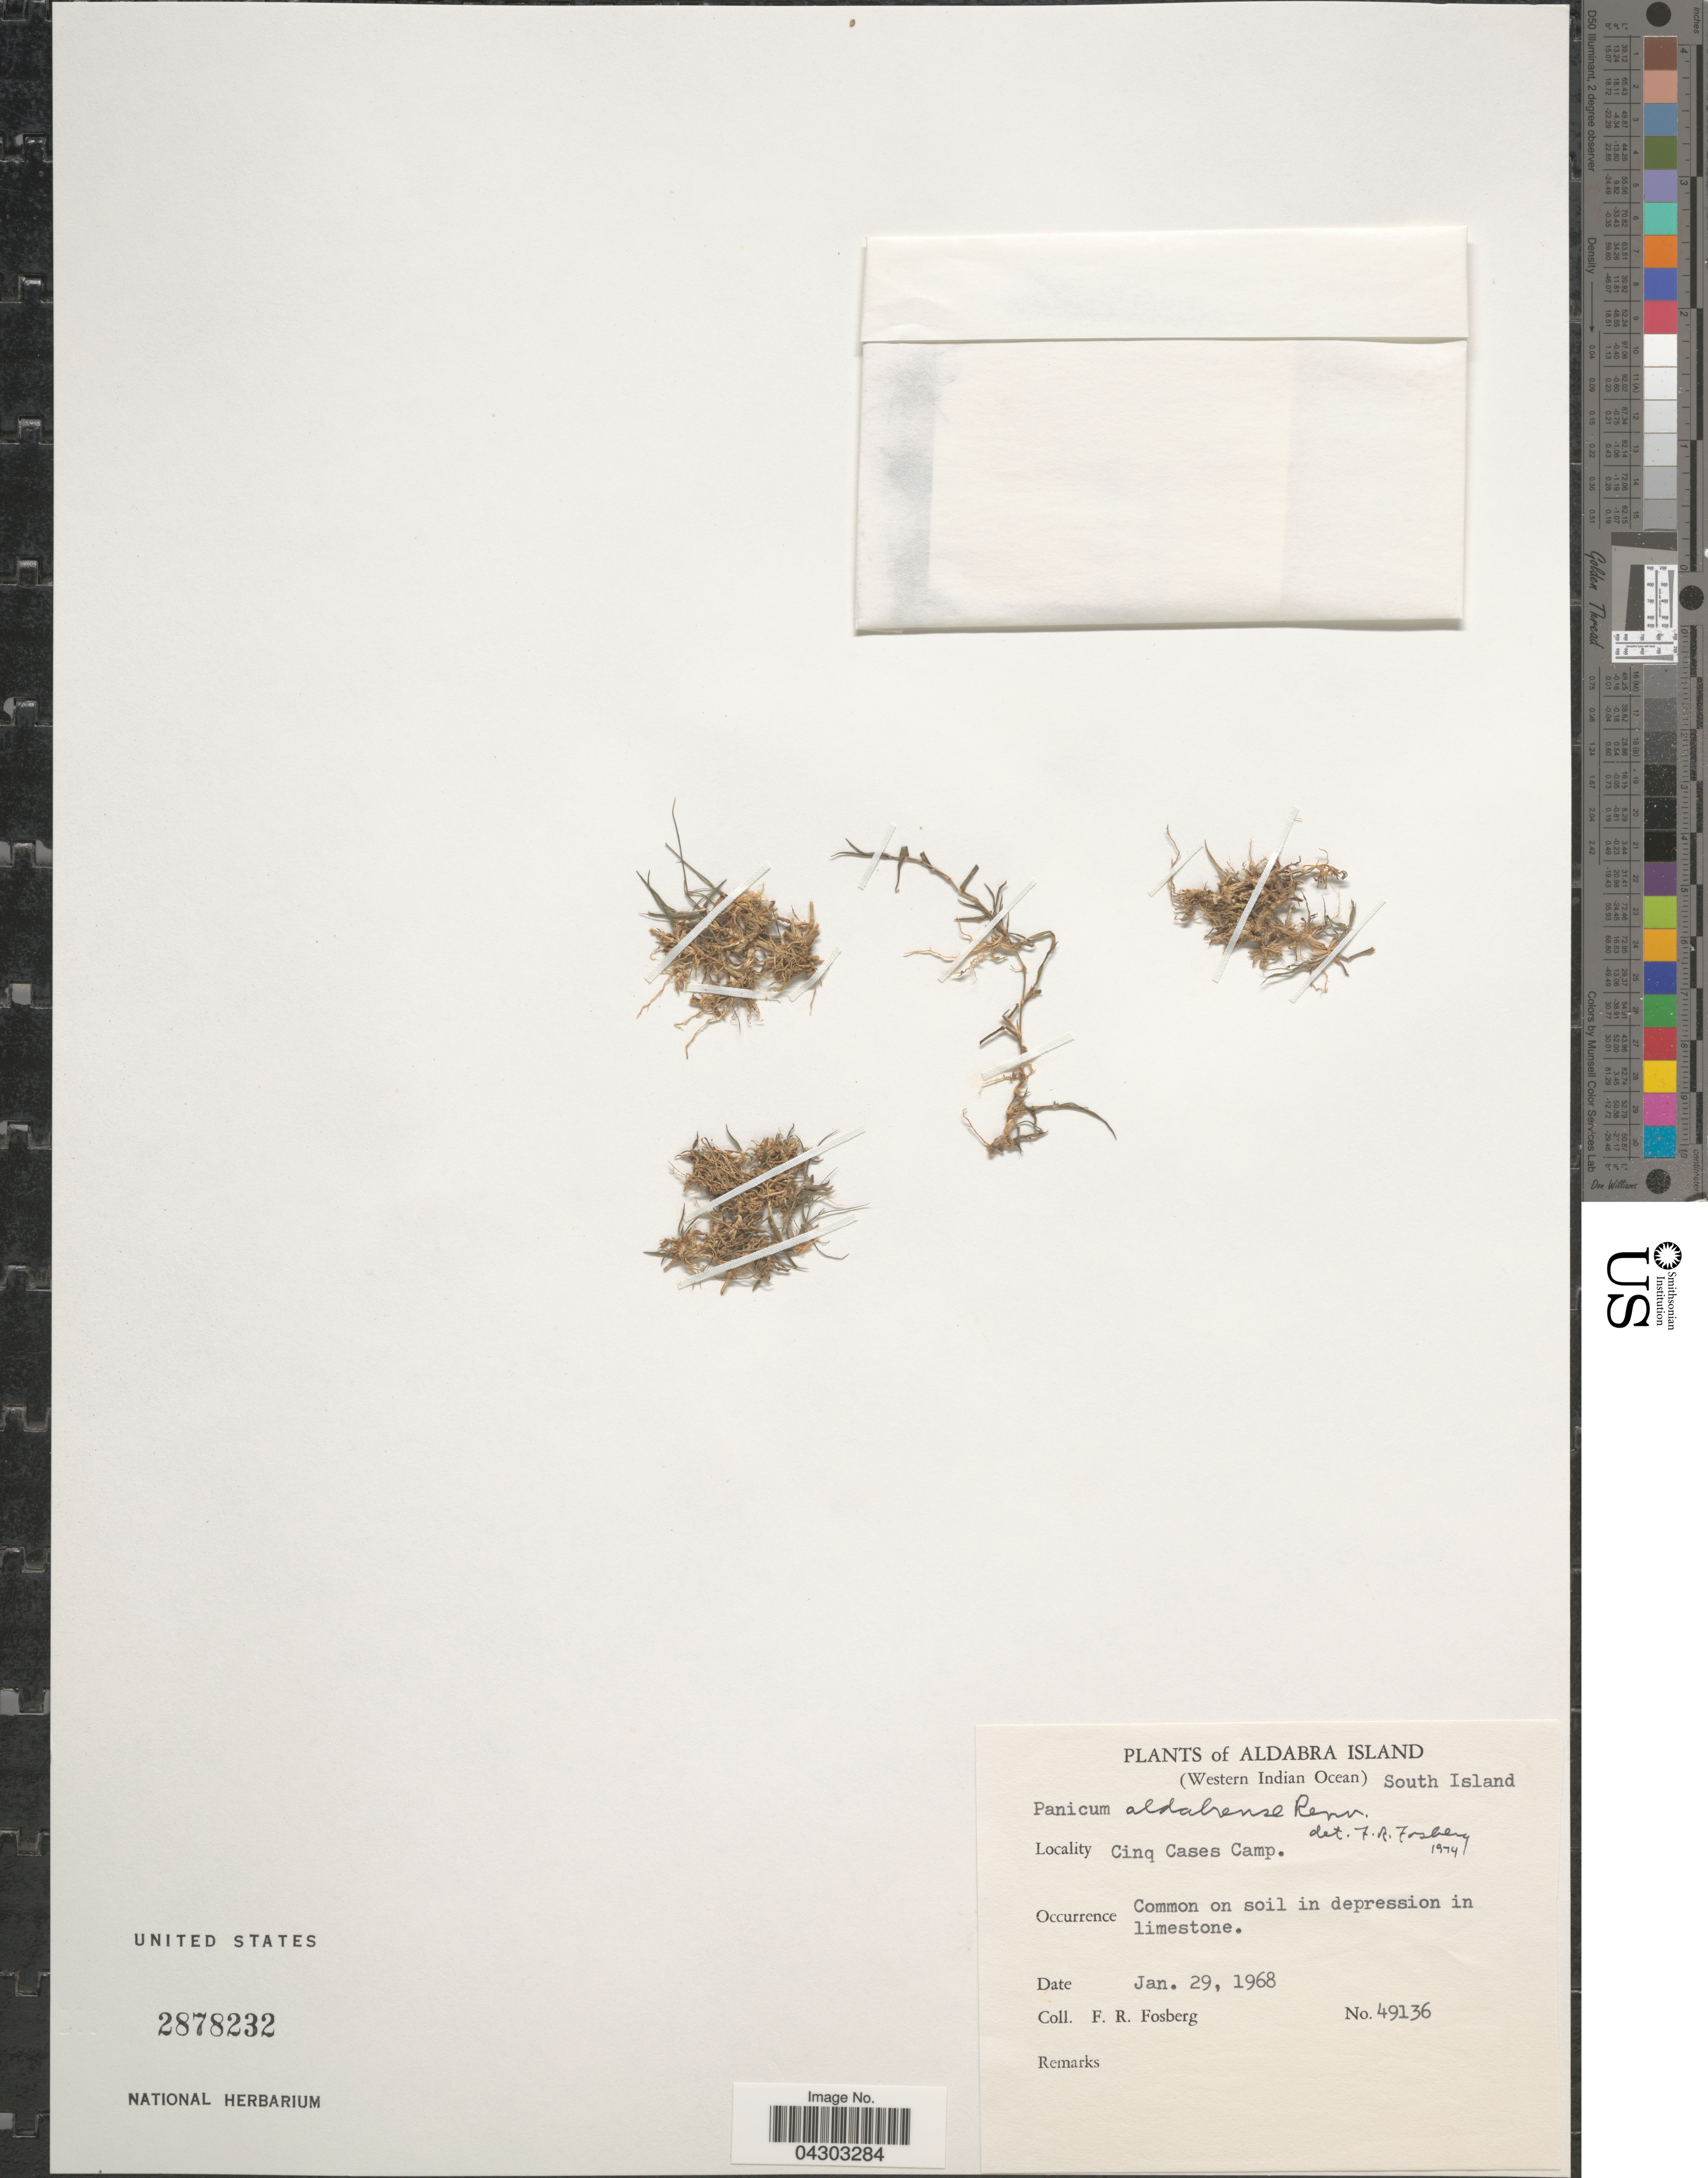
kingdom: Plantae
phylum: Tracheophyta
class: Liliopsida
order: Poales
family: Poaceae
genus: Panicum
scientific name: Panicum aldabrense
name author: Renvoize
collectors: F. R. Fosberg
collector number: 49136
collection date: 1968-01-29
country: Seychelles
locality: Aldabra Island (Western Indian Ocean). South Island. Cinq Cases Camp.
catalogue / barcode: US 2878232